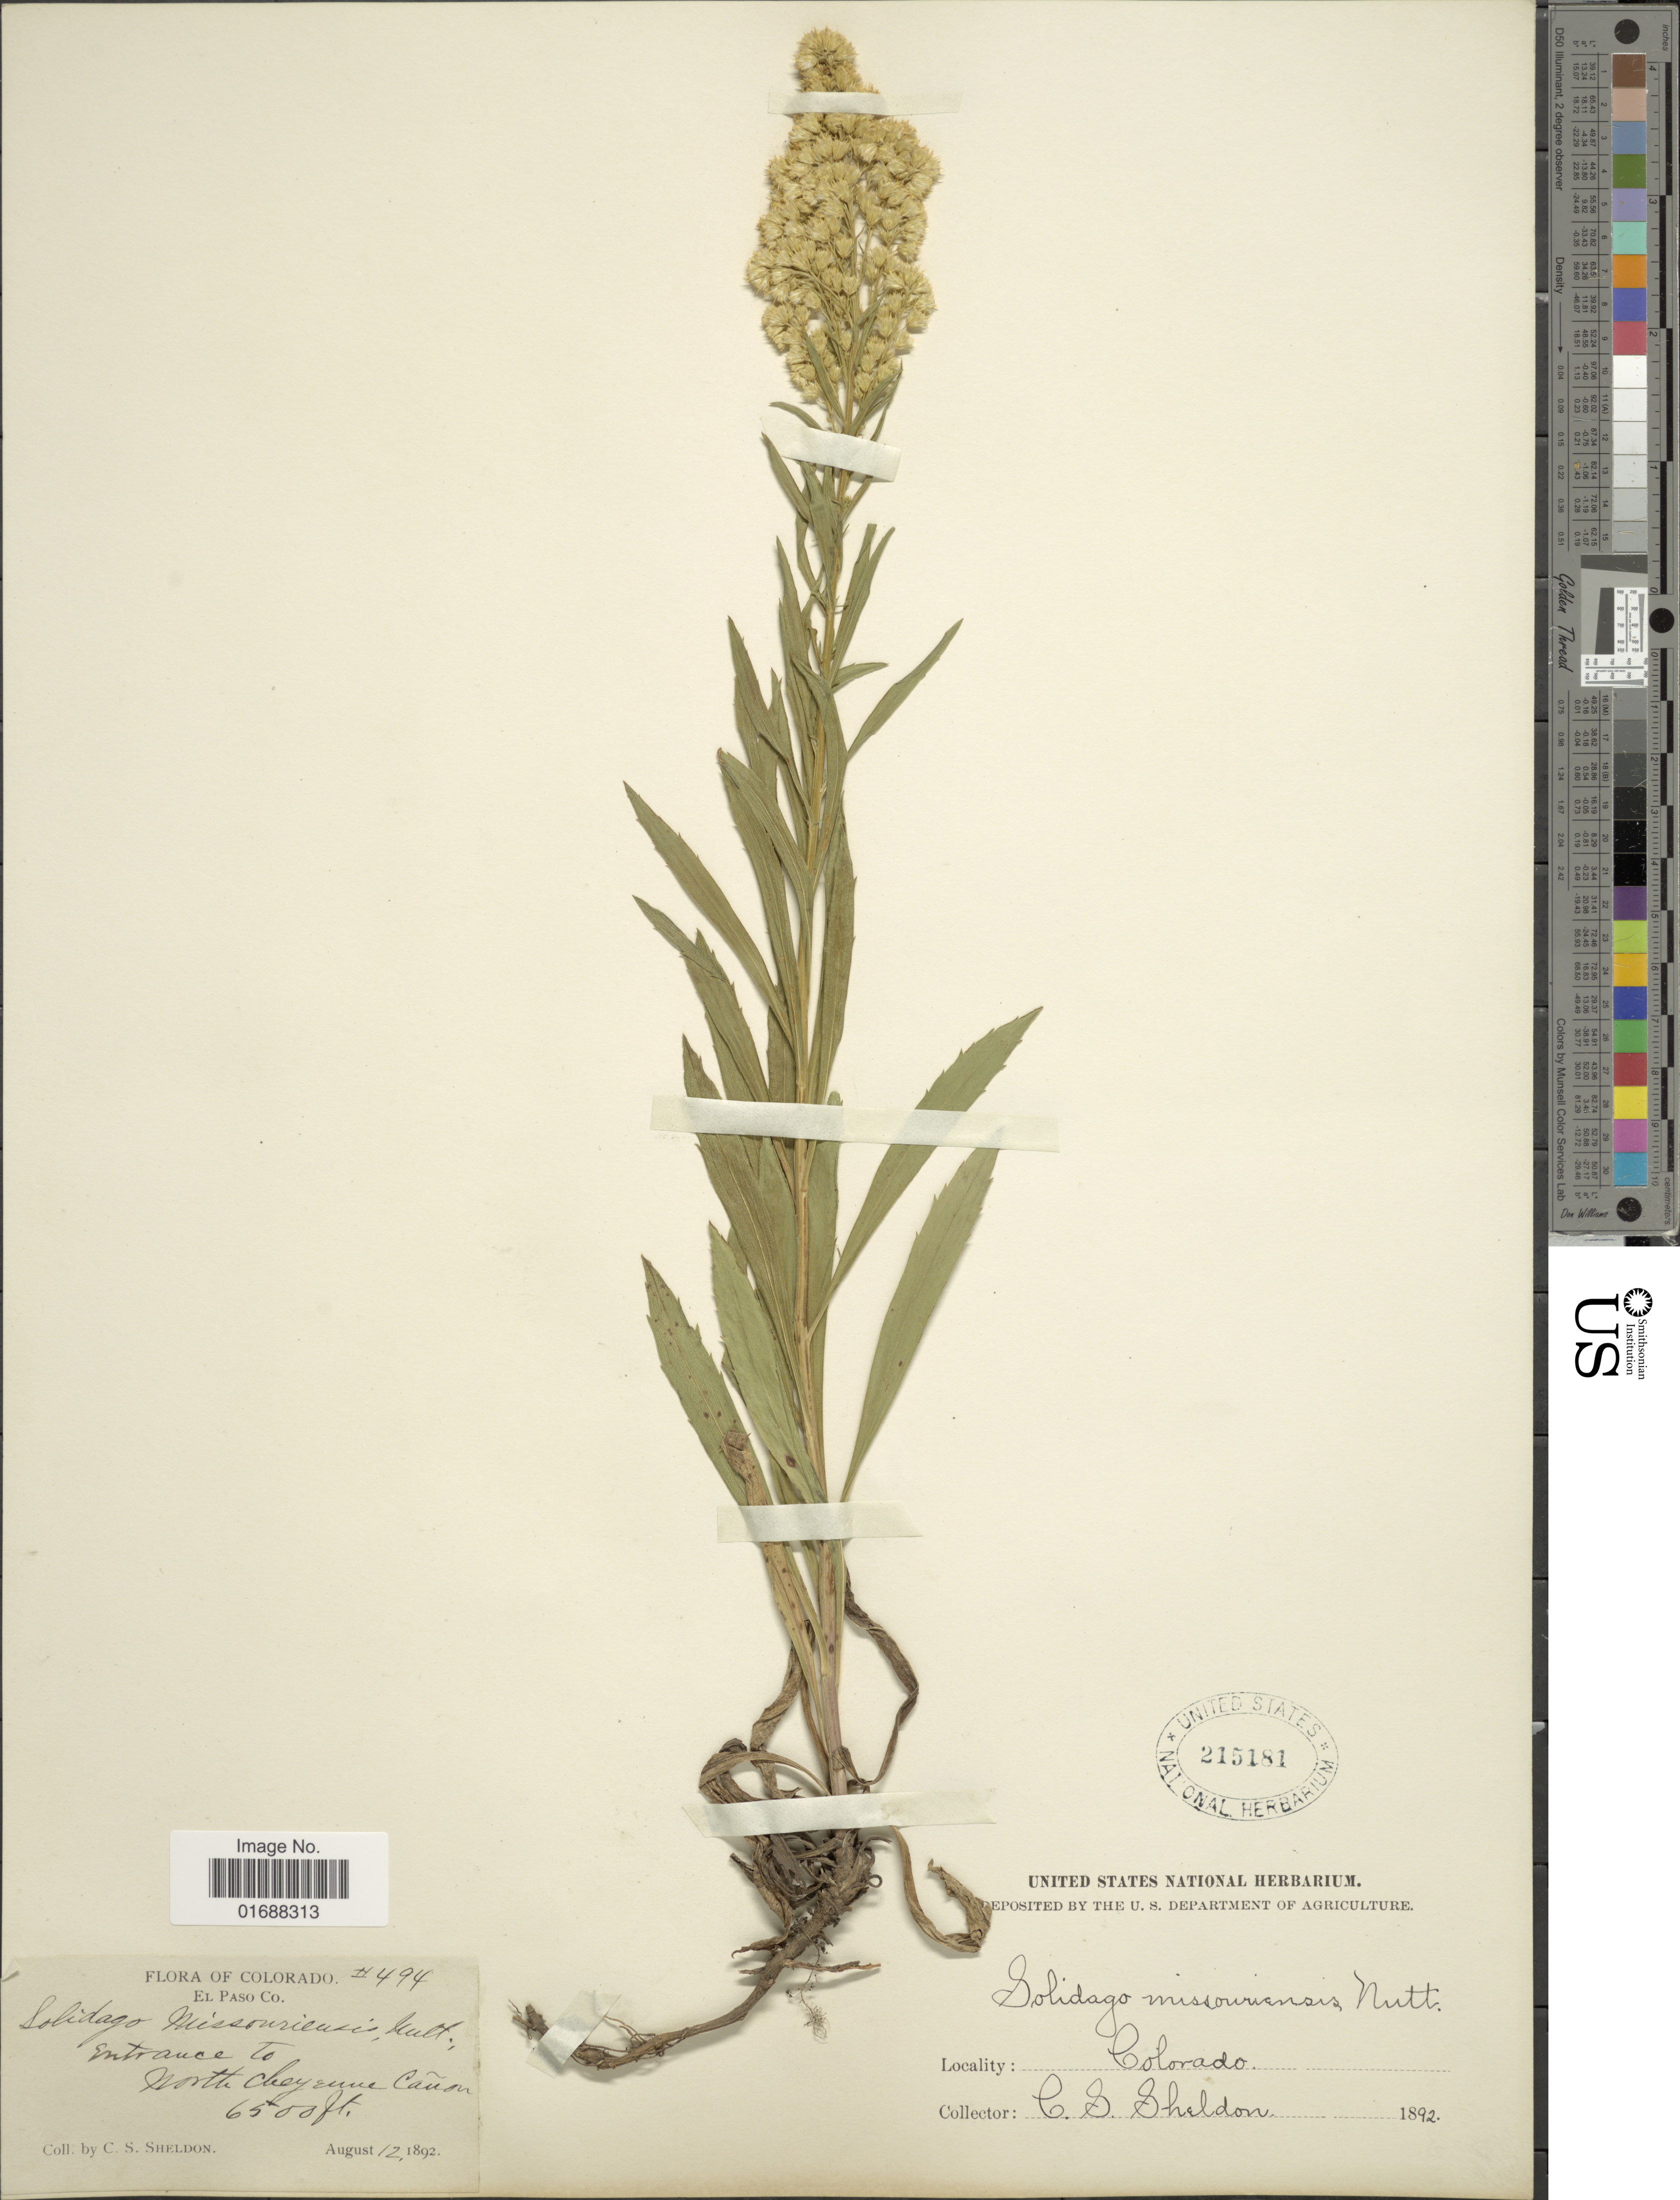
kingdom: Plantae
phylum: Tracheophyta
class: Magnoliopsida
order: Asterales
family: Asteraceae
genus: Solidago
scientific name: Solidago missouriensis var. missouriensis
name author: Nutt.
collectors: C. S. Sheldon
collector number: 494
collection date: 1892-08-12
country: United States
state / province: Colorado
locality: El Paso Co. North Chayenne Canon.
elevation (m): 1981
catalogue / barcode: US 215181